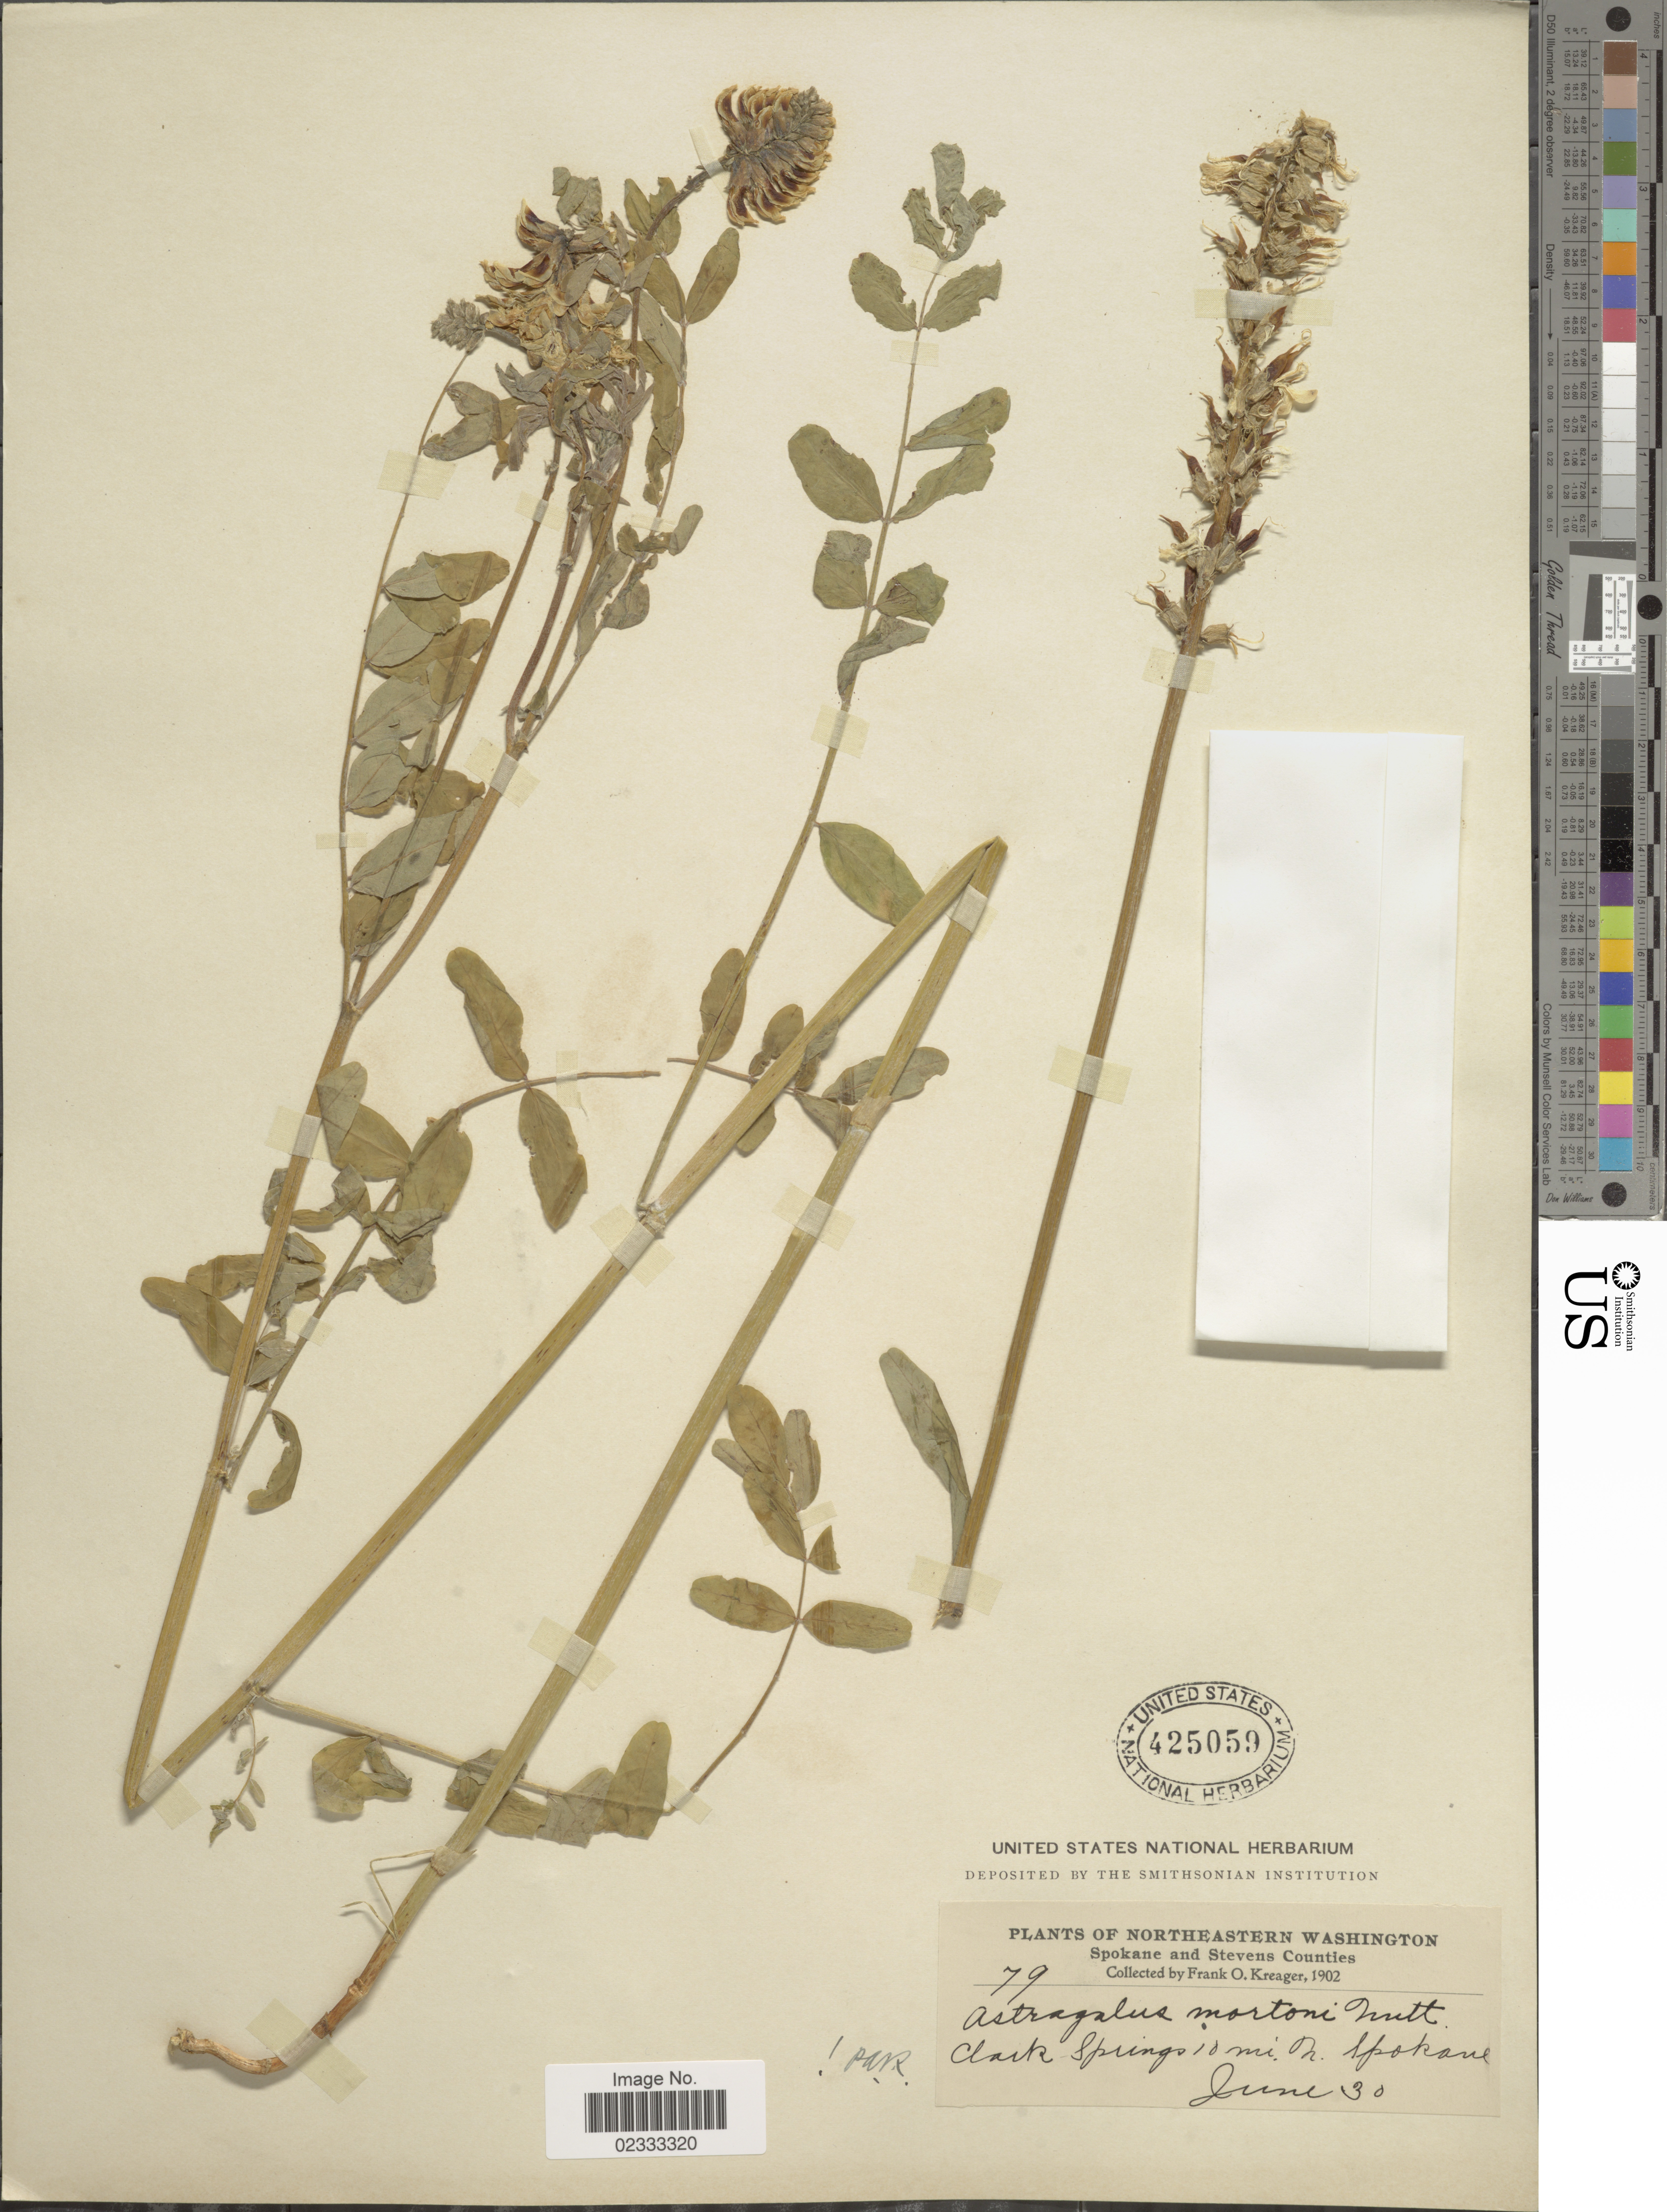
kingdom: Plantae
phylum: Tracheophyta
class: Magnoliopsida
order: Fabales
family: Fabaceae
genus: Astragalus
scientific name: Astragalus mortonii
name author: Nutt.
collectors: F. Kreager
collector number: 79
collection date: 1902-06-30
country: United States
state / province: Washington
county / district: Spokane / Stevens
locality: Northeastern Washington, Spokane and Stevens Counties, Clark Springs 10 mi. N. Spokane.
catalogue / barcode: US 425059